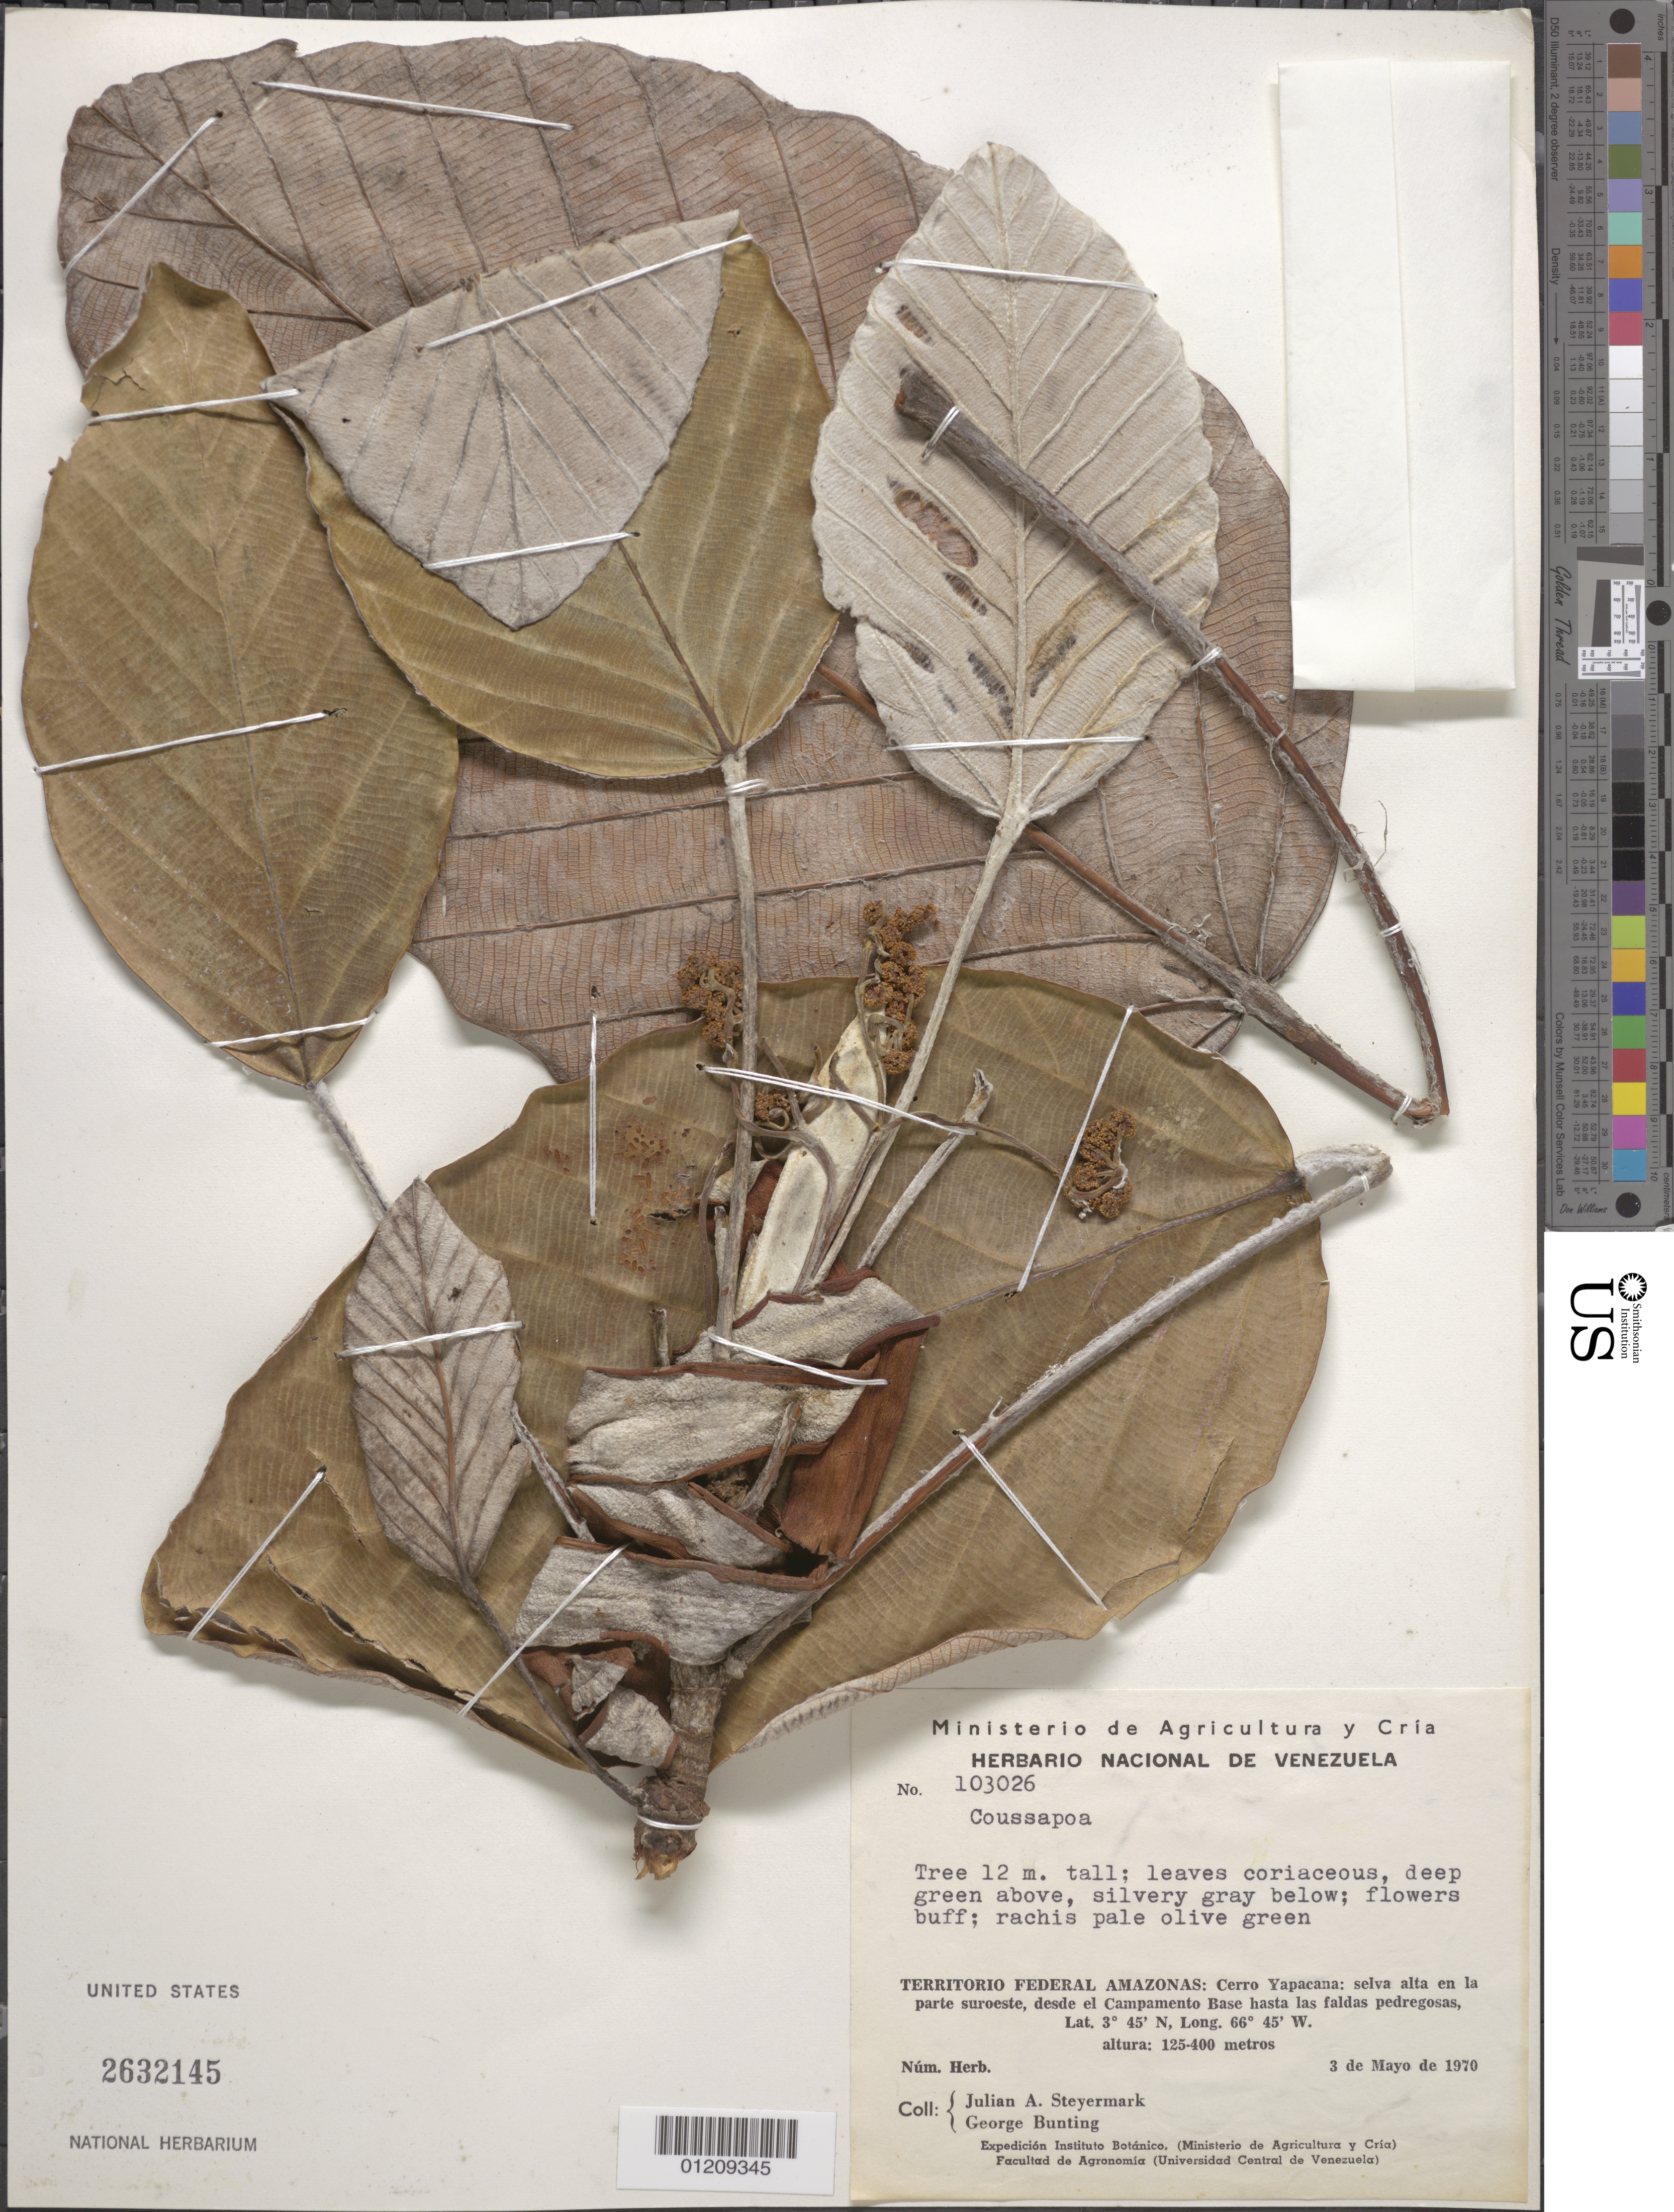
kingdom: Plantae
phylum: Tracheophyta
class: Magnoliopsida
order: Rosales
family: Urticaceae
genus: Coussapoa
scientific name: Coussapoa sp.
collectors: J. Steyermark & G. S. Bunting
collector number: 103026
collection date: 1970-05-03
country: Venezuela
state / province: Amazonas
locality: Cerro Yapacana: selva alta en la parte suroeste, desde el Campaento Base hasta las faldas pedregosas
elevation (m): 125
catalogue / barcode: US 2632145